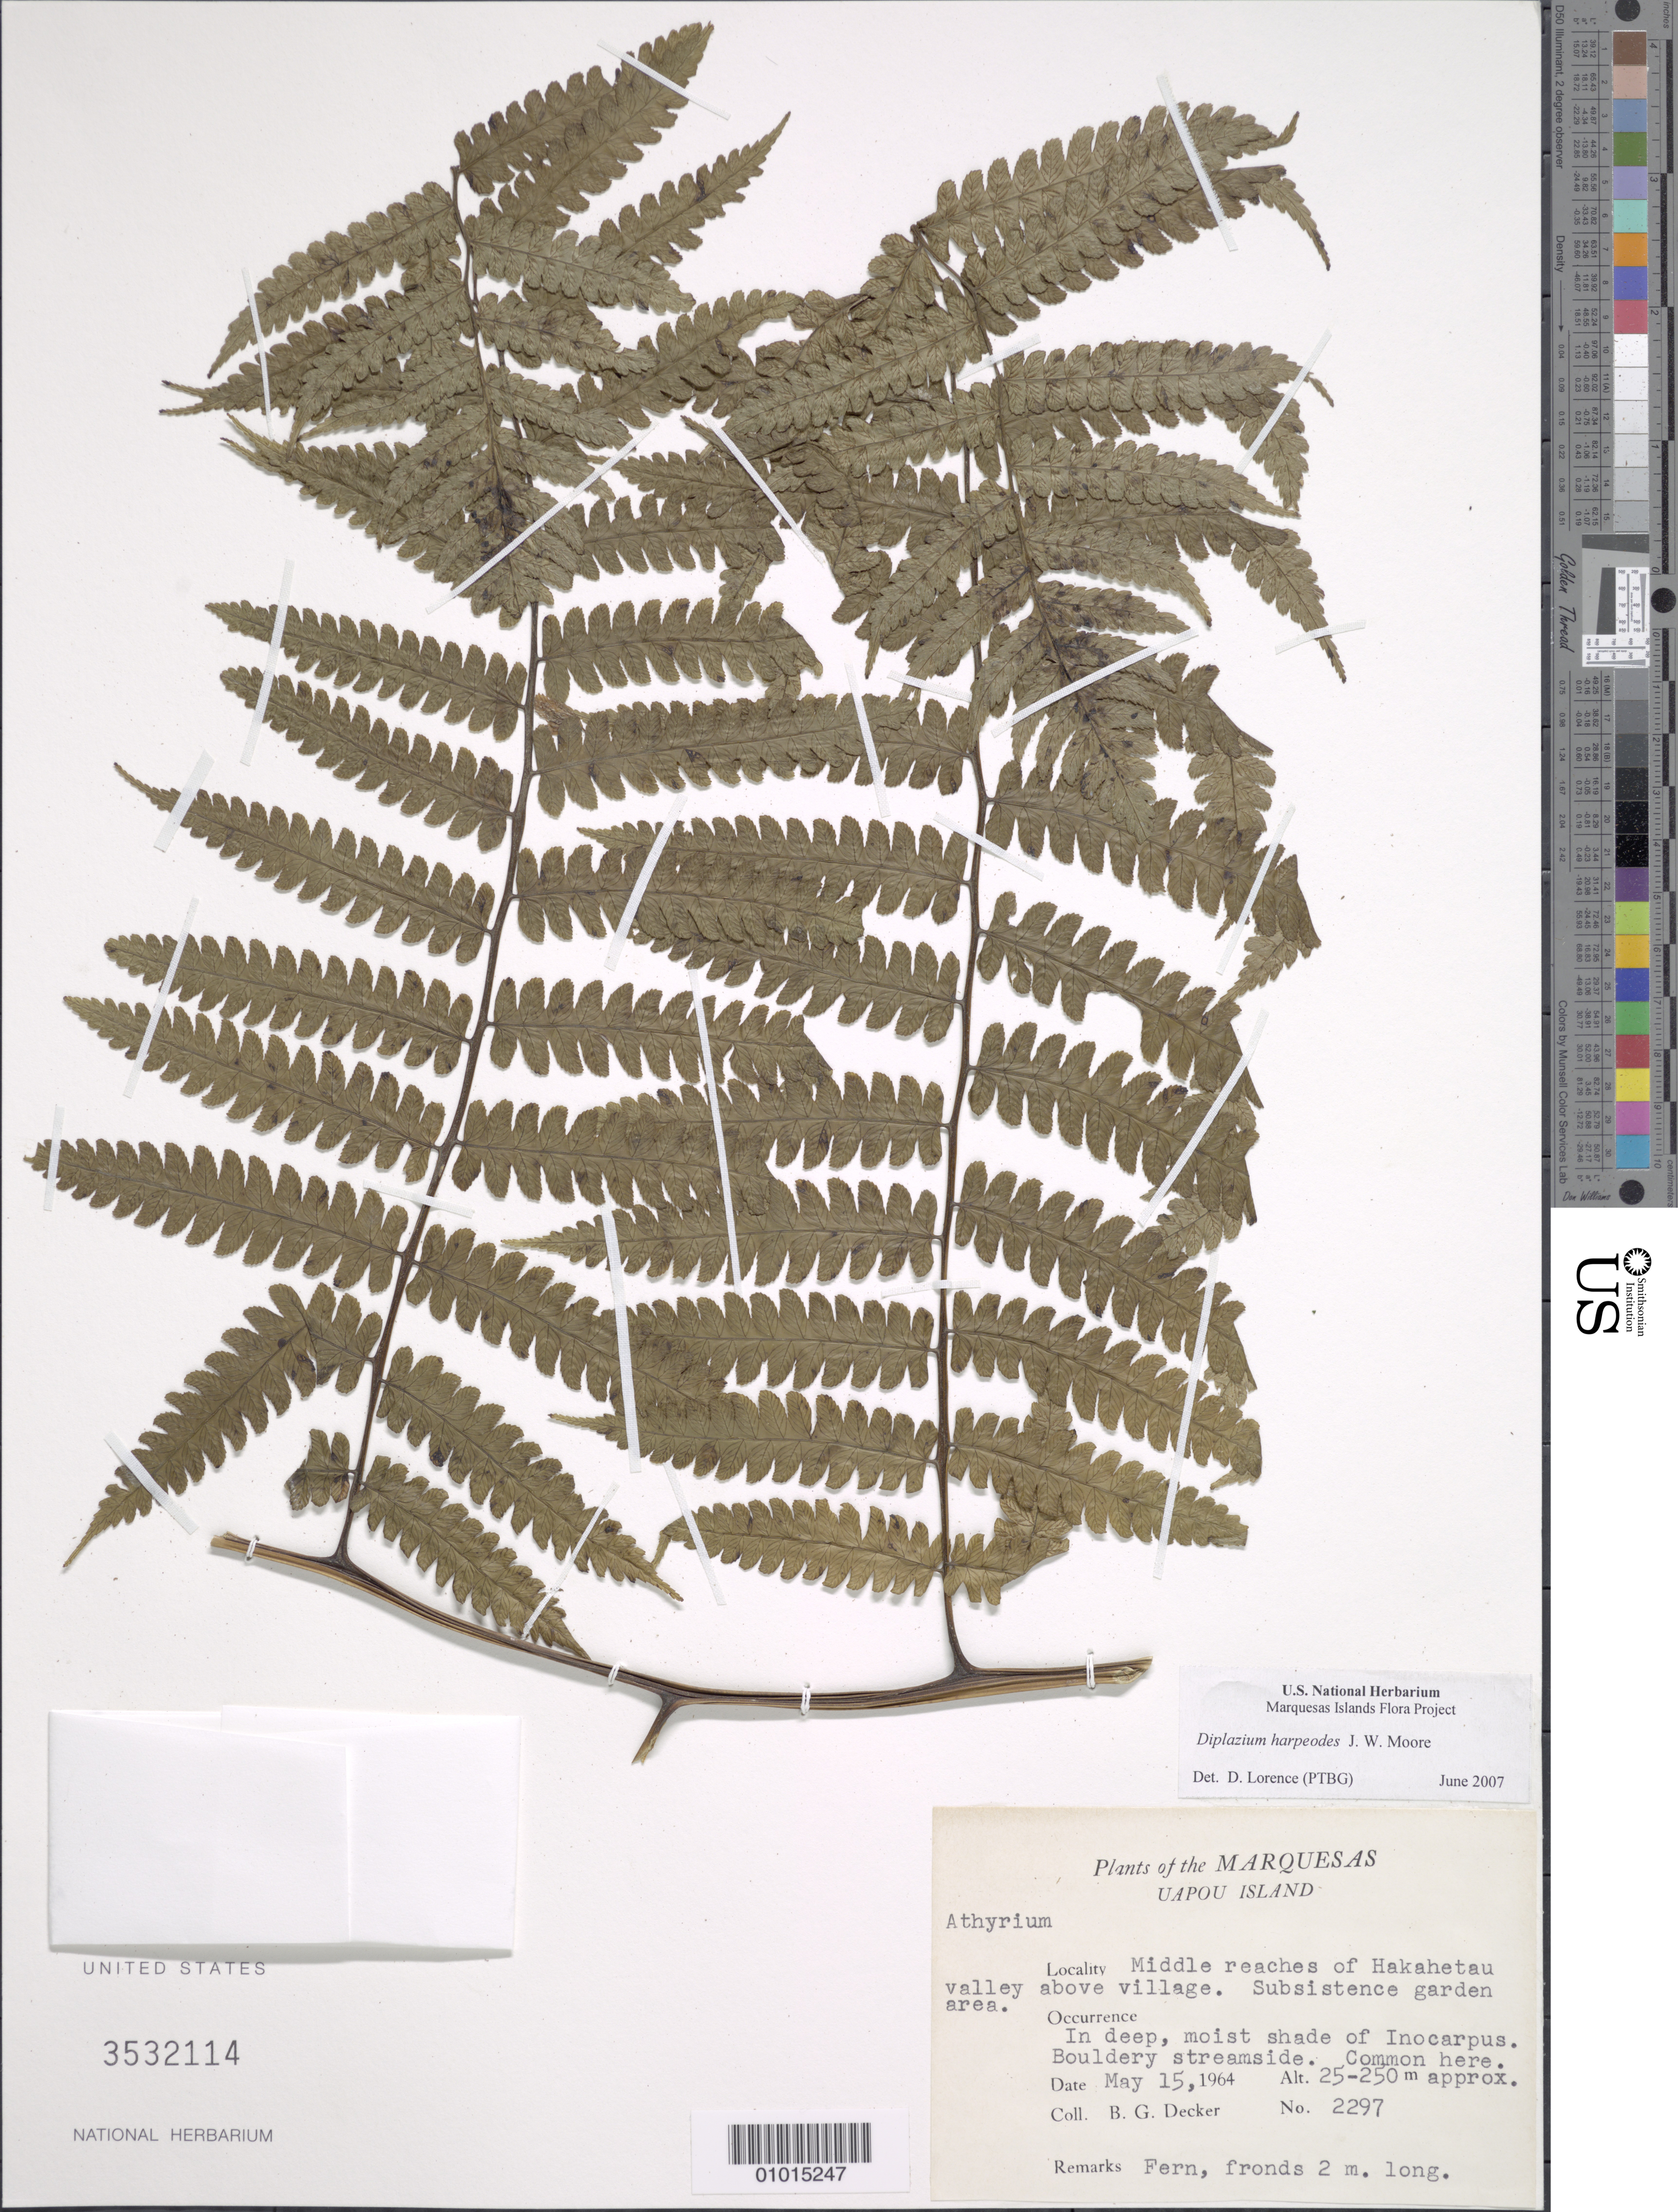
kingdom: Plantae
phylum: Tracheophyta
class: Polypodiopsida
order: Polypodiales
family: Athyriaceae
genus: Diplazium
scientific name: Diplazium harpeodes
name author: T. Moore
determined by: Lorence, David H., (PTBG), National Tropical Botanical Garden (UNITED STATES)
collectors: B. G. Decker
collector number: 2297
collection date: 1964-05-15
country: French Polynesia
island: Ua Pou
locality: Middle reaches of Hakahetau valley,above village. Subsistence garden area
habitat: In deep, moist shade of Inocarpus. Bouldery streamside; common here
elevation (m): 25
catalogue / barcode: US 3532114